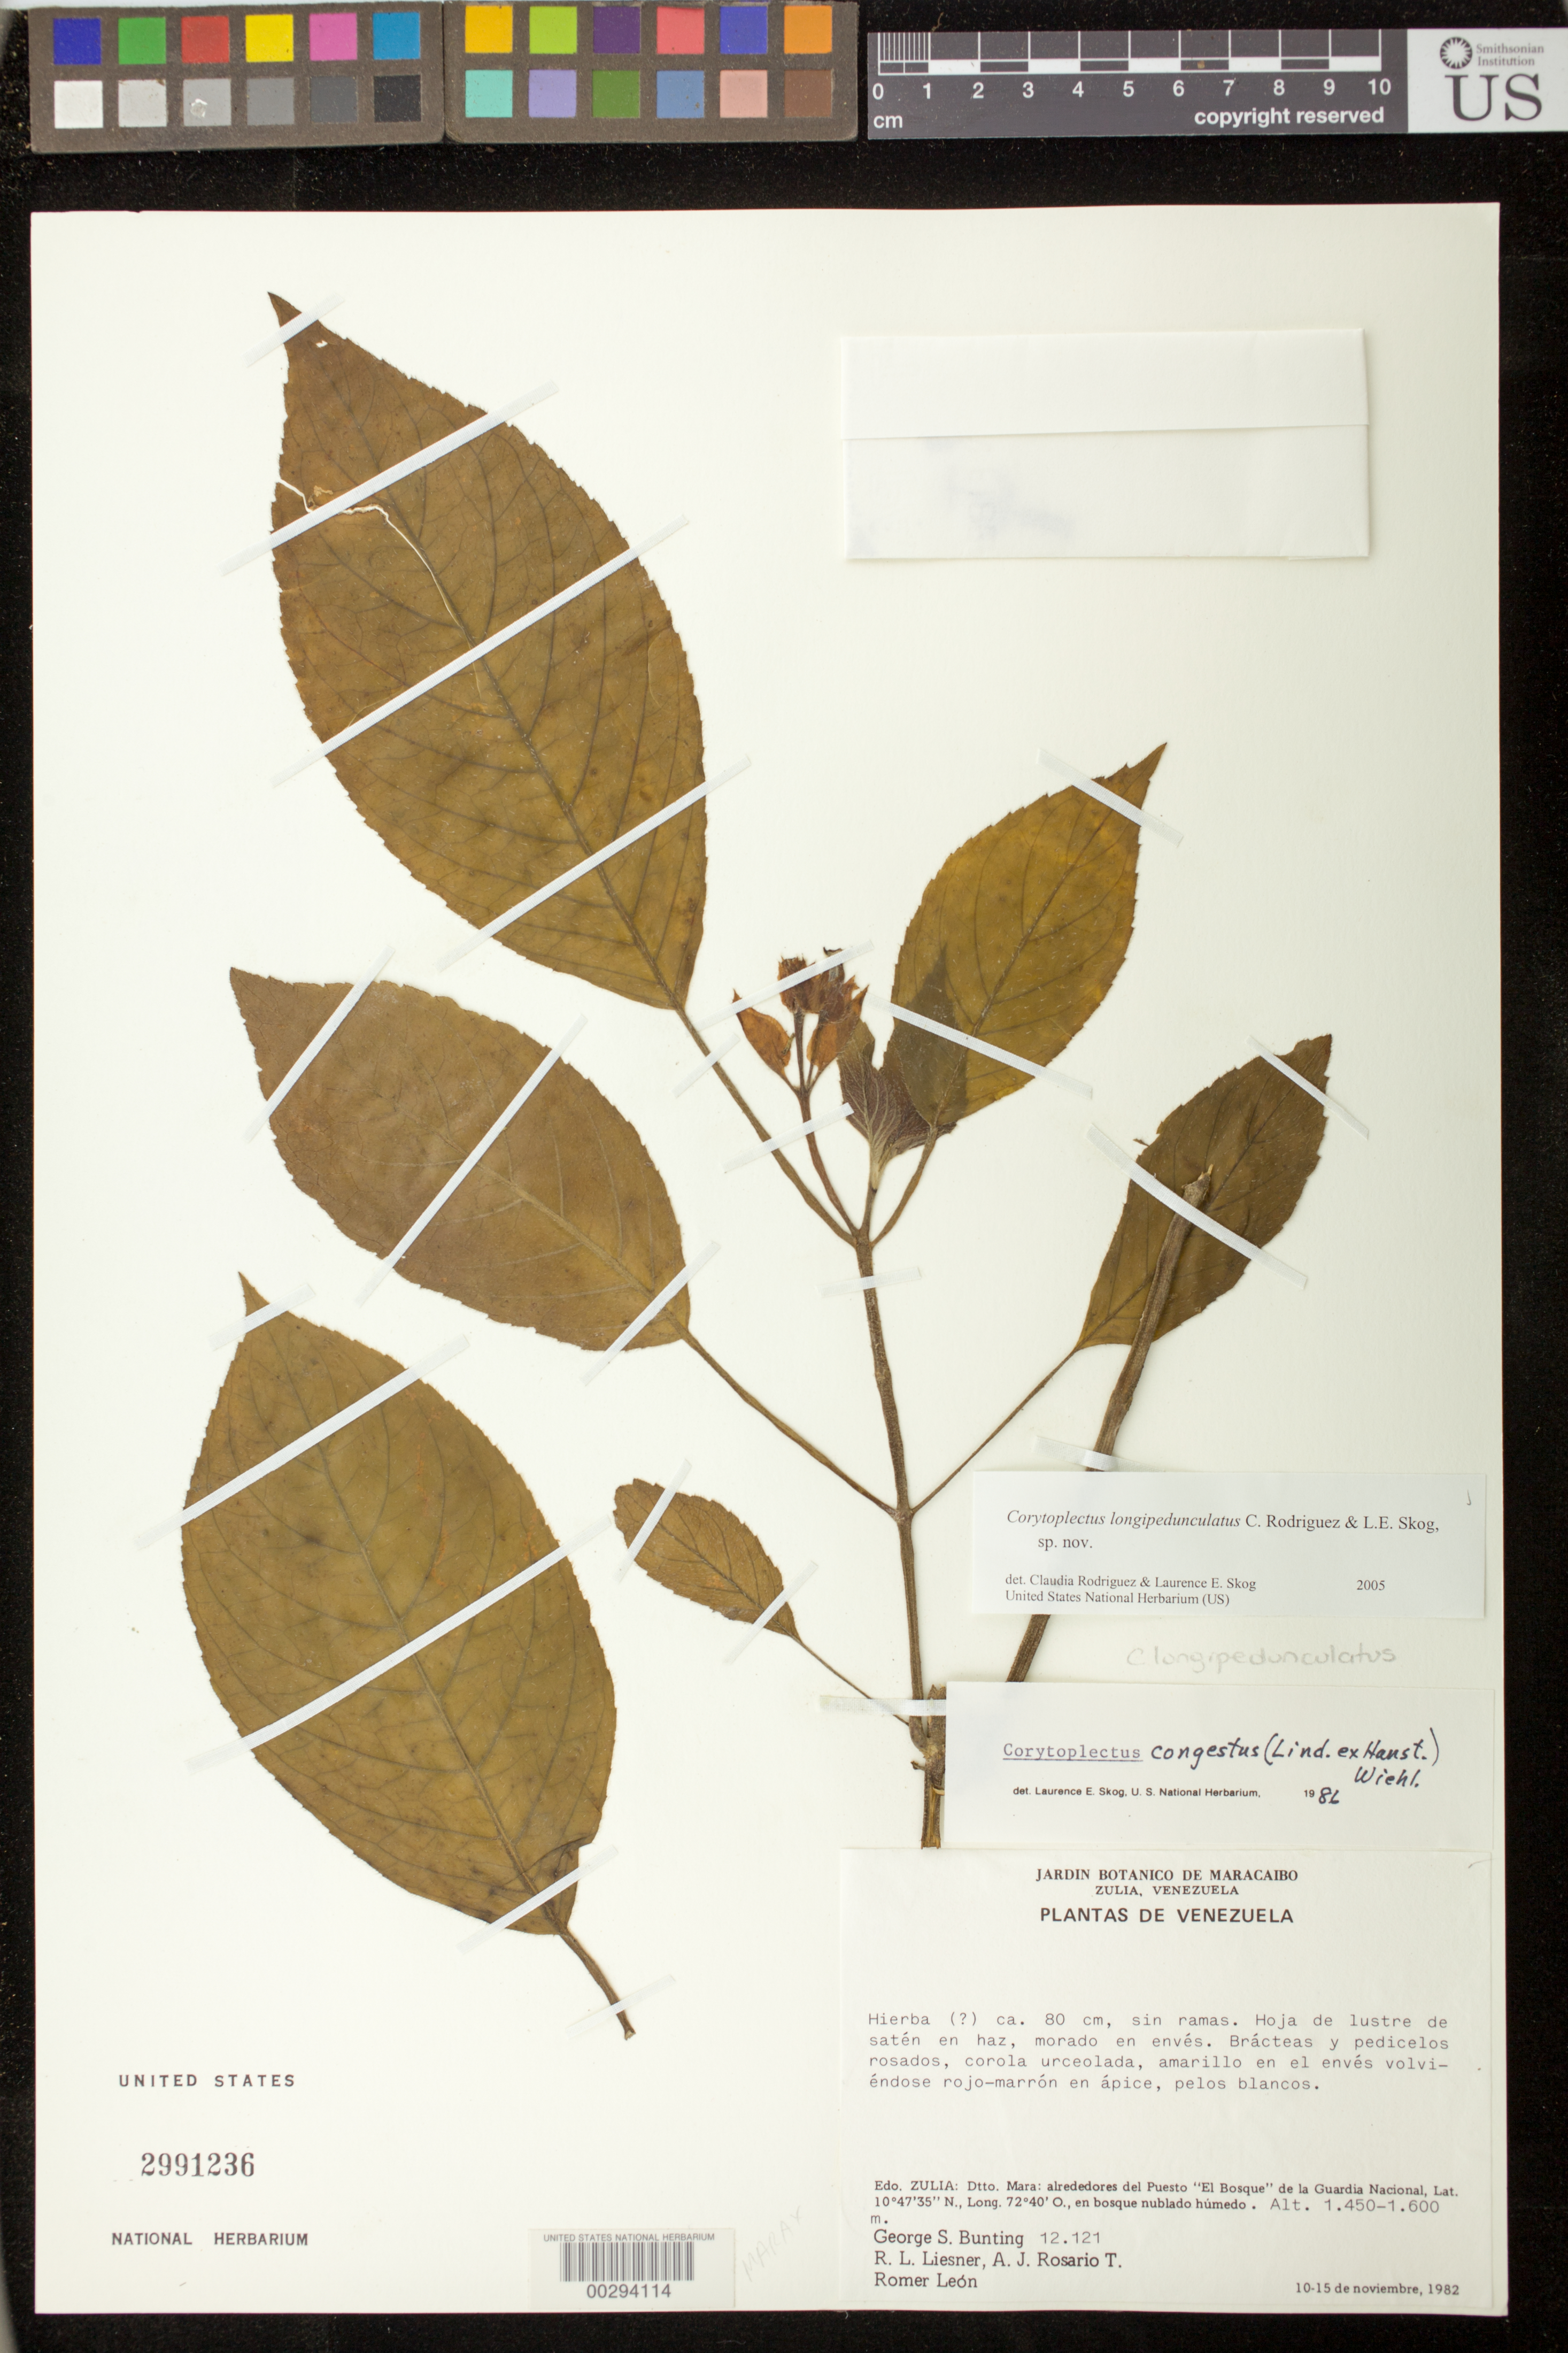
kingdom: Plantae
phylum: Tracheophyta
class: Magnoliopsida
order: Lamiales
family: Gesneriaceae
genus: Corytoplectus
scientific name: Corytoplectus longipedunculatus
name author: Rodr.-Flores & L.E. Skog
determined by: Rodríguez-Flores, C. I.; Skog, L. E.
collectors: G. S. Bunting, R. L. Liesner, A. Rosario T. & R. A. León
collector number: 12121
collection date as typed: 10-15 Nov 1982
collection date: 1982-11-10/1982-11-15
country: Venezuela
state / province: Zulia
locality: Dist. Mara, environs of Puesto "El Bosque" de la Guardia Nacional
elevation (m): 1450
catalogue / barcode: US 2991236